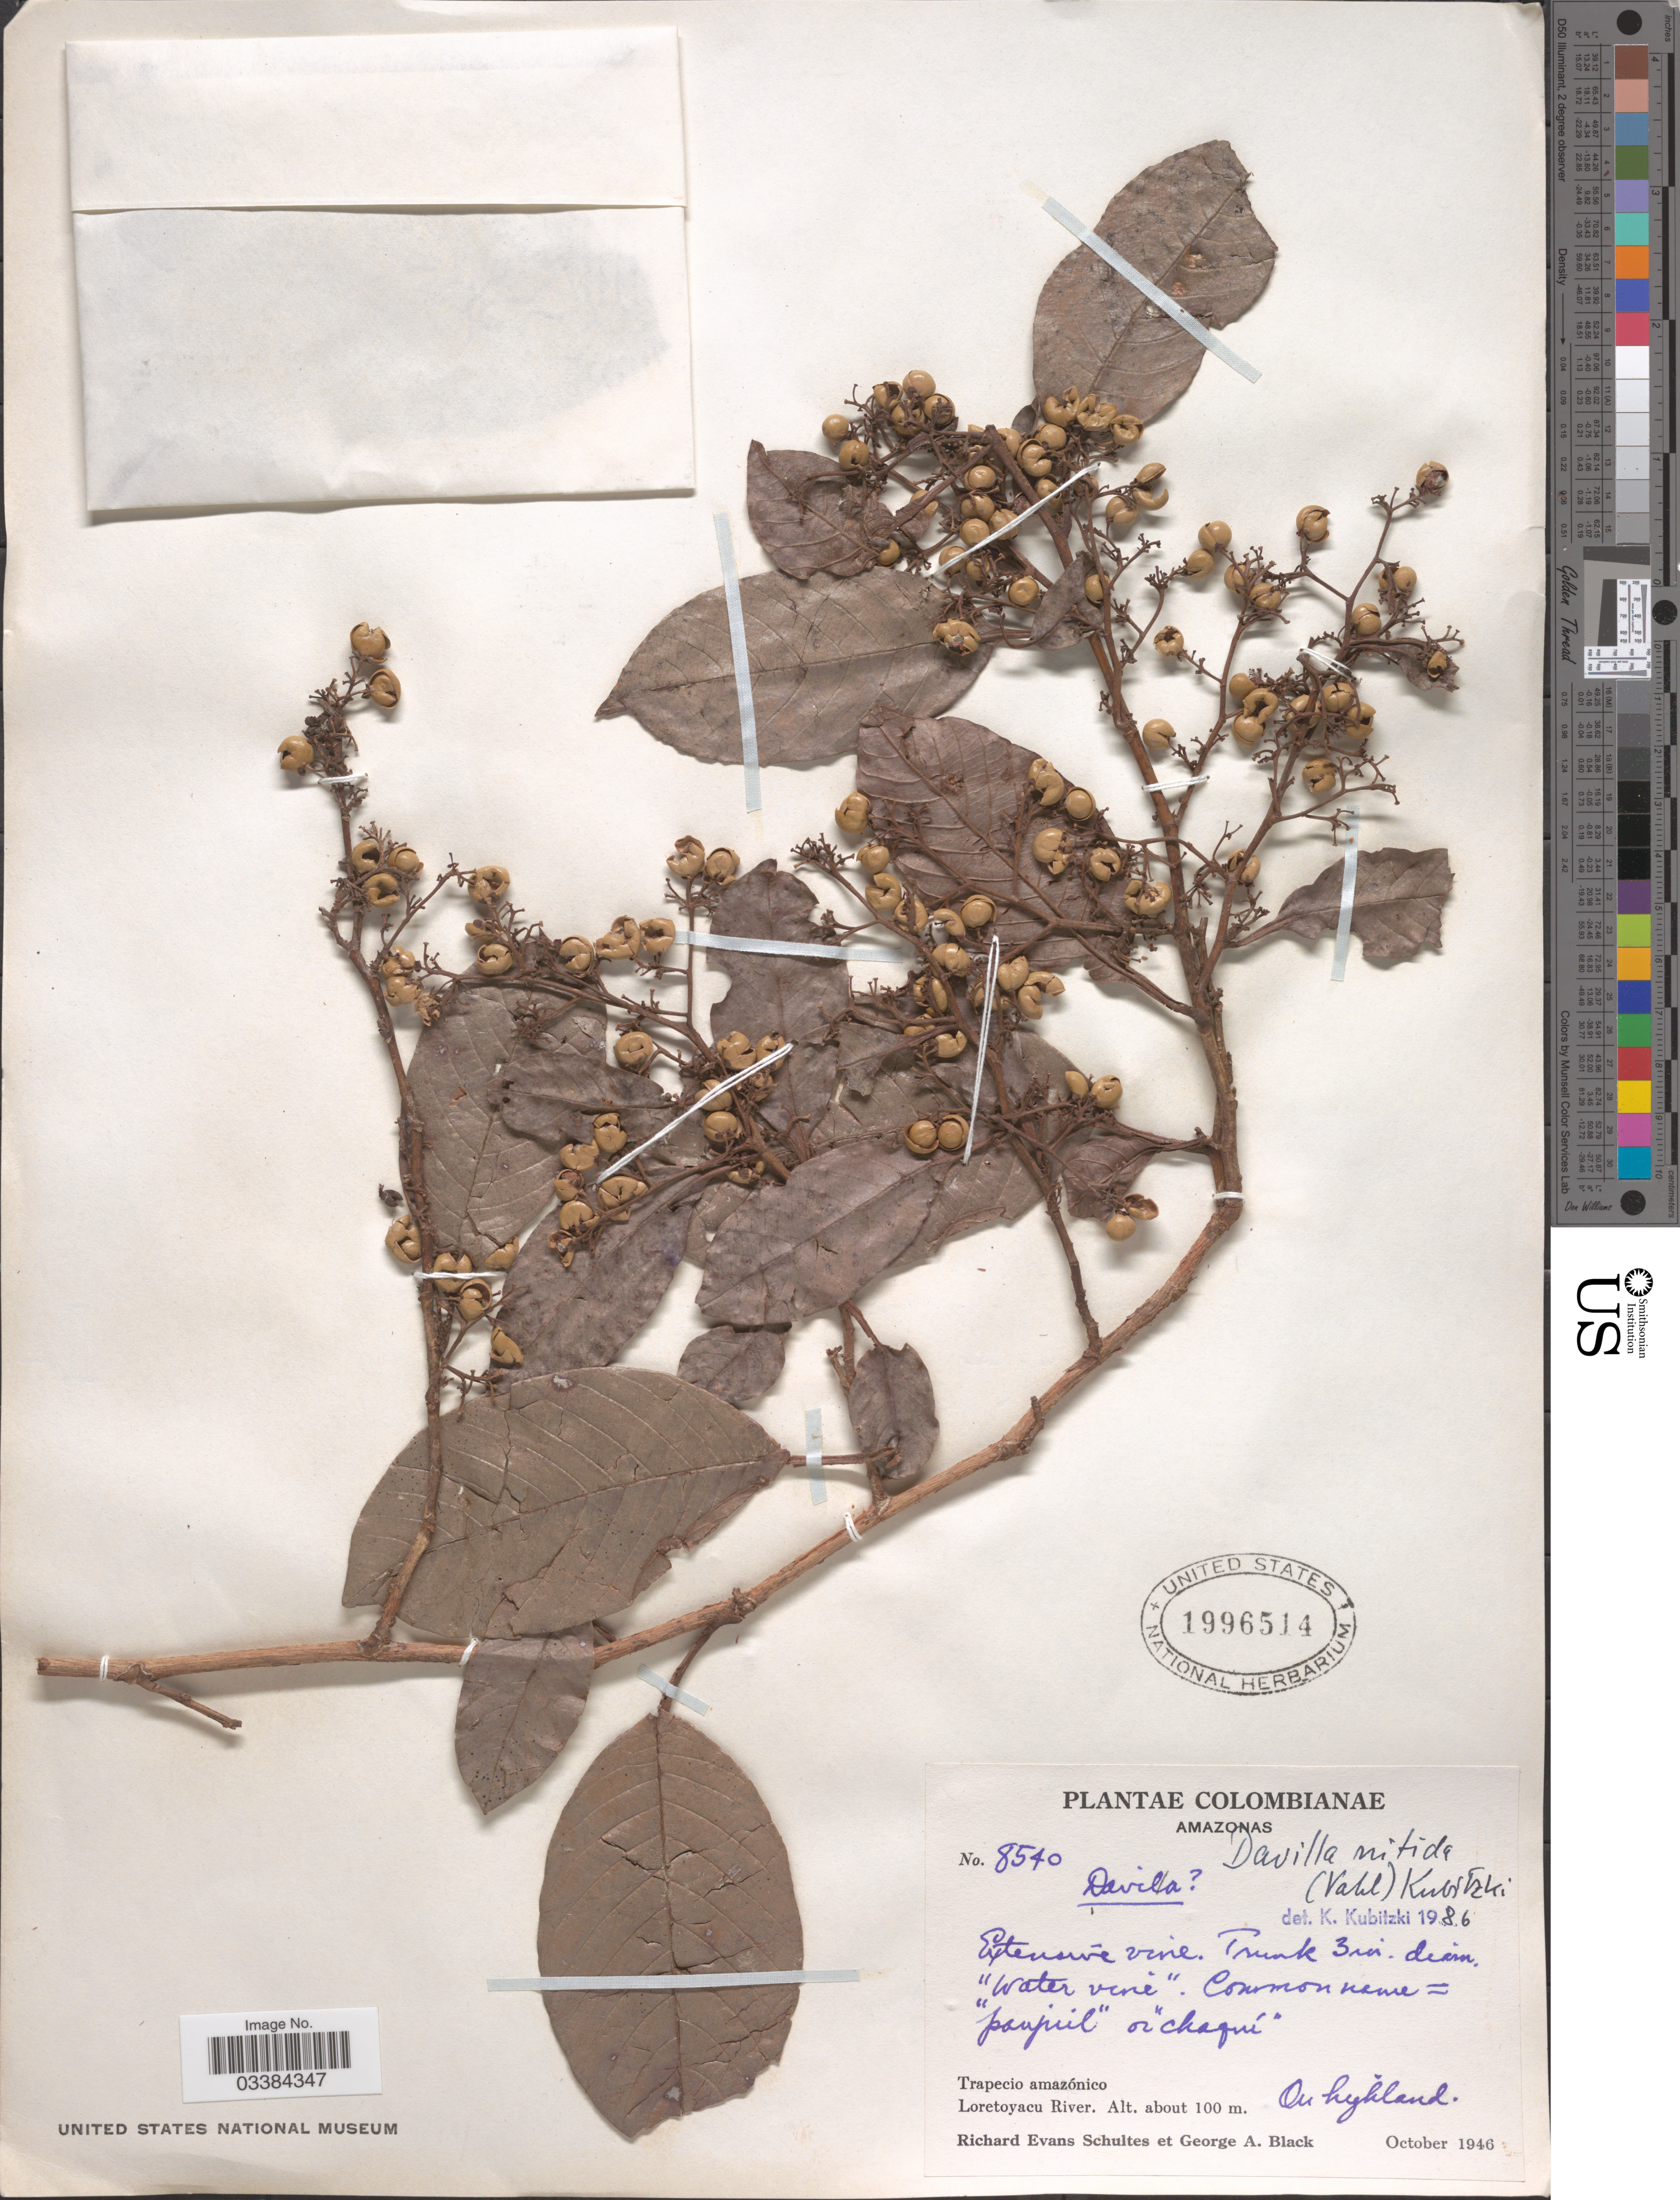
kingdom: Plantae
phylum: Tracheophyta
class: Magnoliopsida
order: Dilleniales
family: Dilleniaceae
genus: Davilla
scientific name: Davilla nitida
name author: (Vahl) Kubitzki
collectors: R. E. Schultes & G. A. Black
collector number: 8540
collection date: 1946-10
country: Colombia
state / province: Amazônas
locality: Trapecio amazónico, Loretoyacu River.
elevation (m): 100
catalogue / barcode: US 1996514